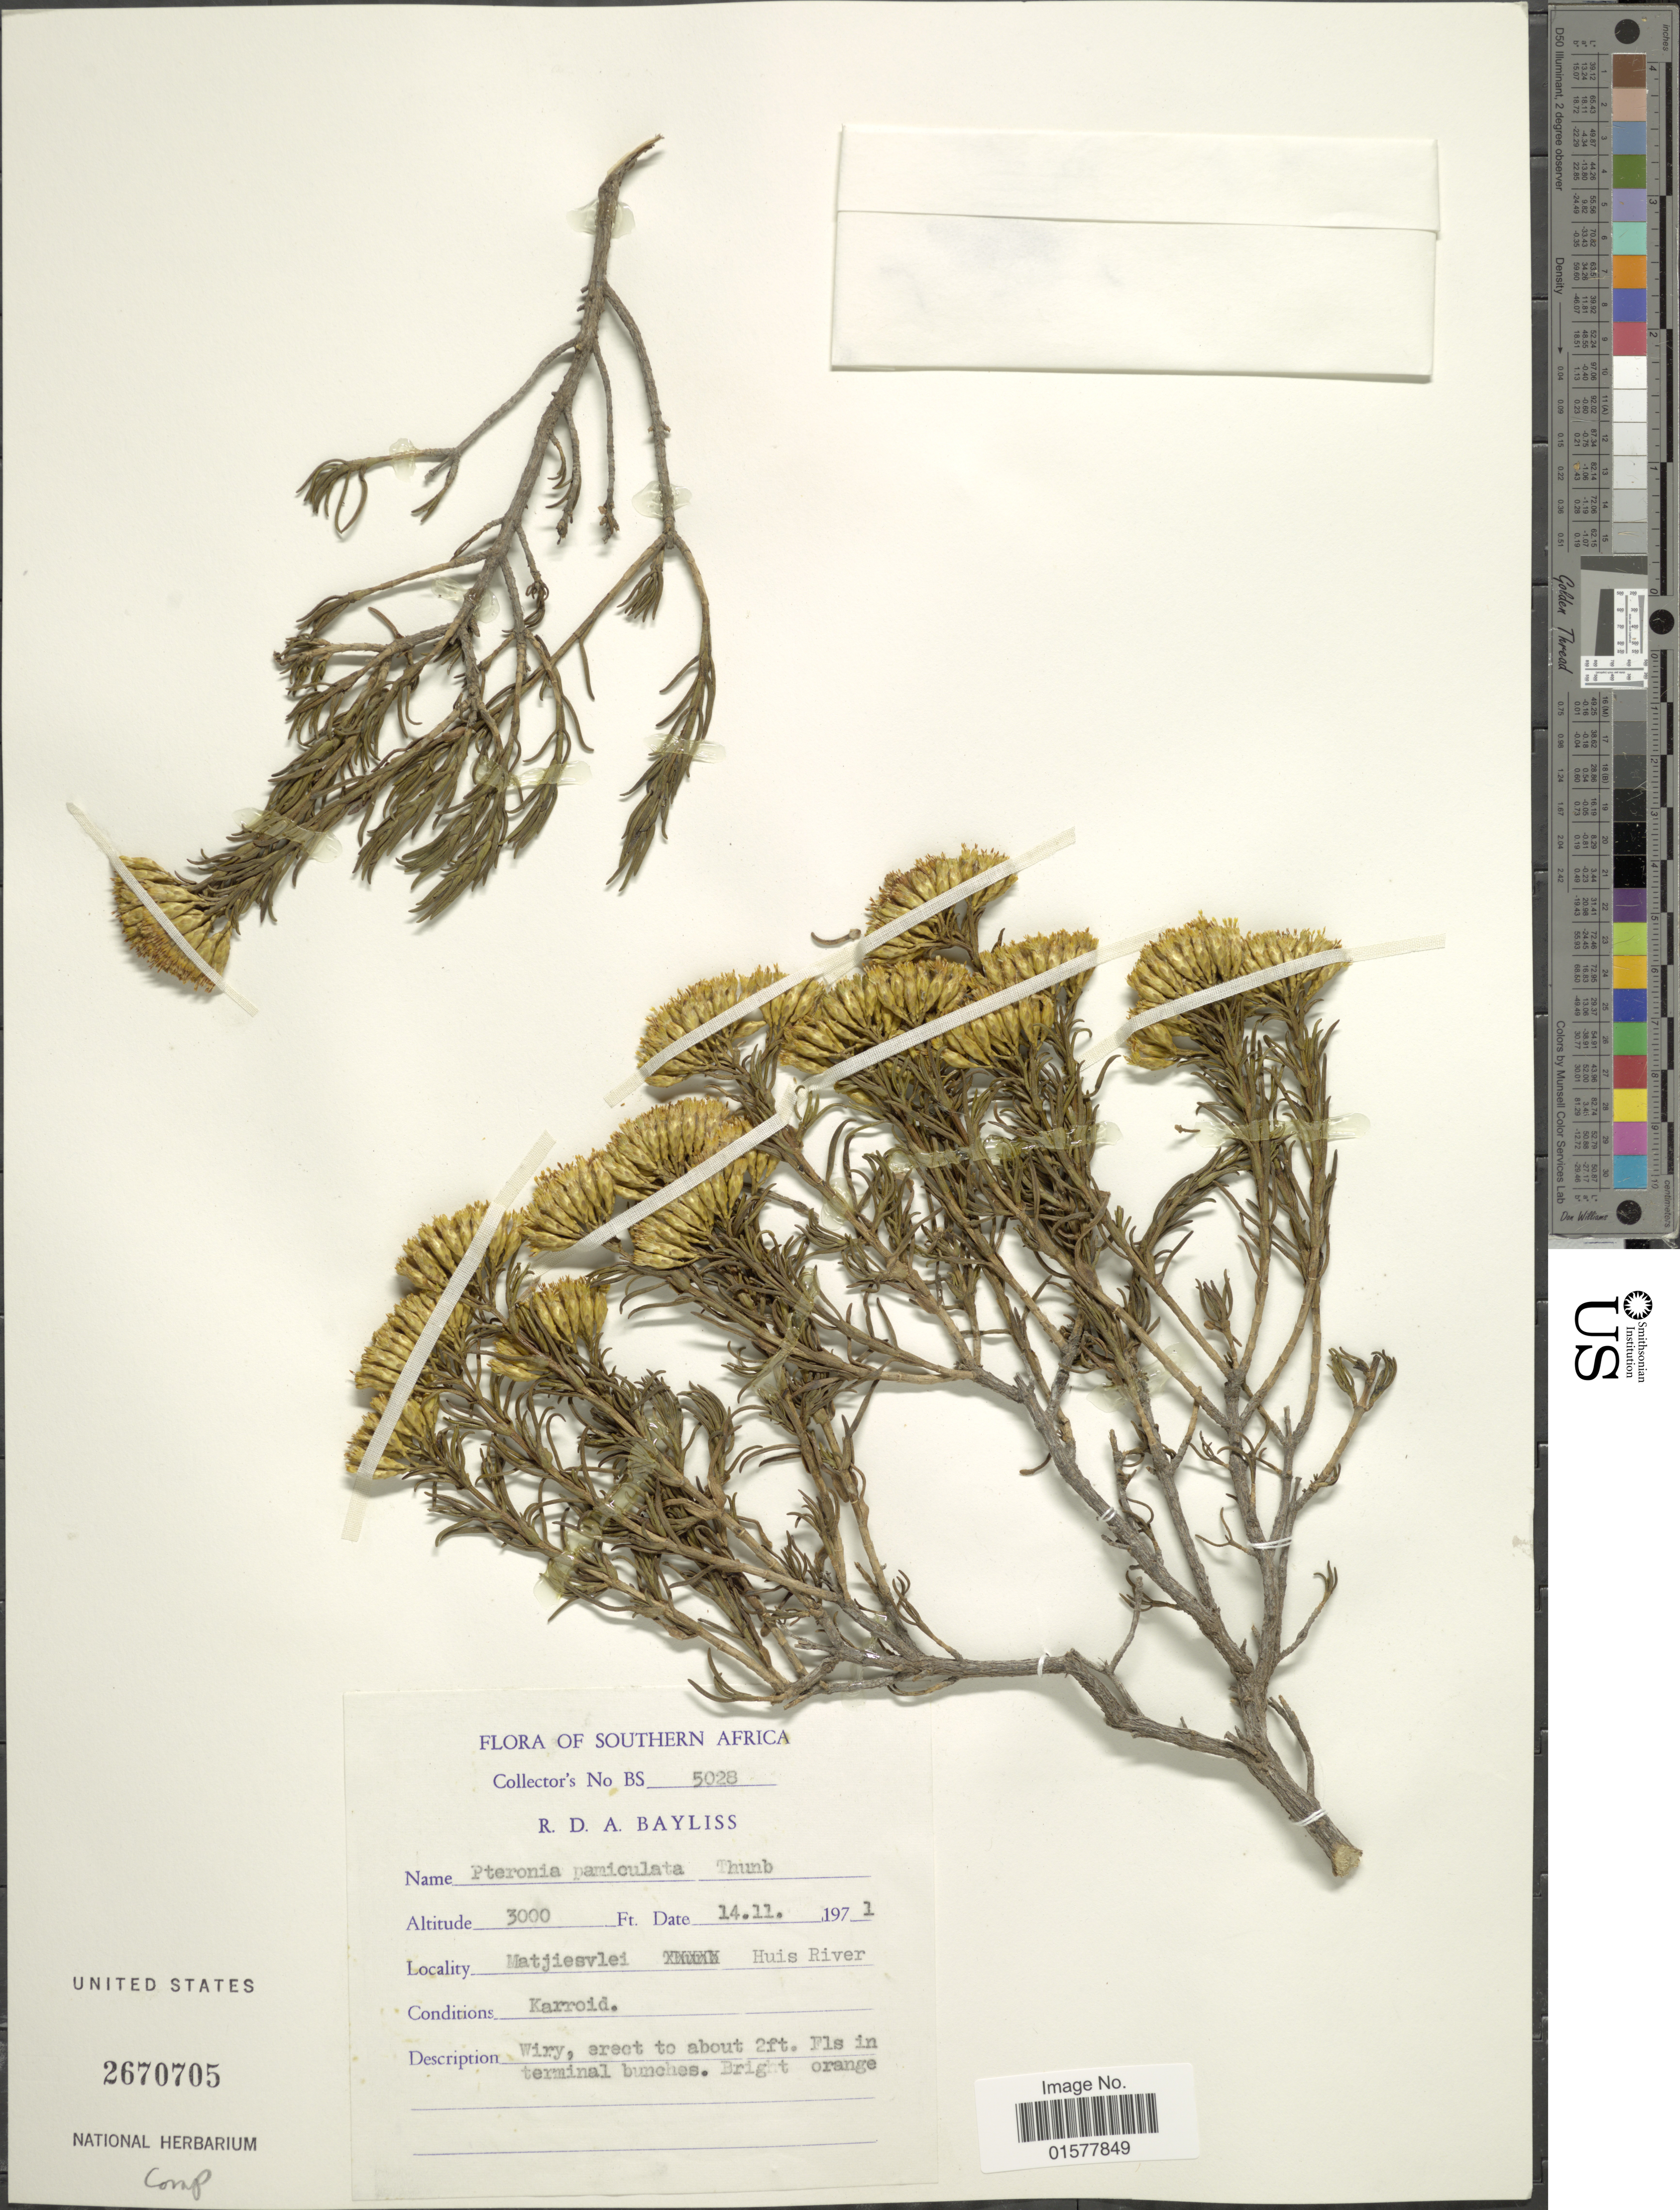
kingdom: Plantae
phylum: Tracheophyta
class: Magnoliopsida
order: Asterales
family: Asteraceae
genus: Pteronia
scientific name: Pteronia paniculata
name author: Thunb.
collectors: R. Bayliss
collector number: BS 5028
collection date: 1971-11-14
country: South Africa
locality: Southern Africa, Matjiesvlei, Huis River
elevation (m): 914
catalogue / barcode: US 2670705